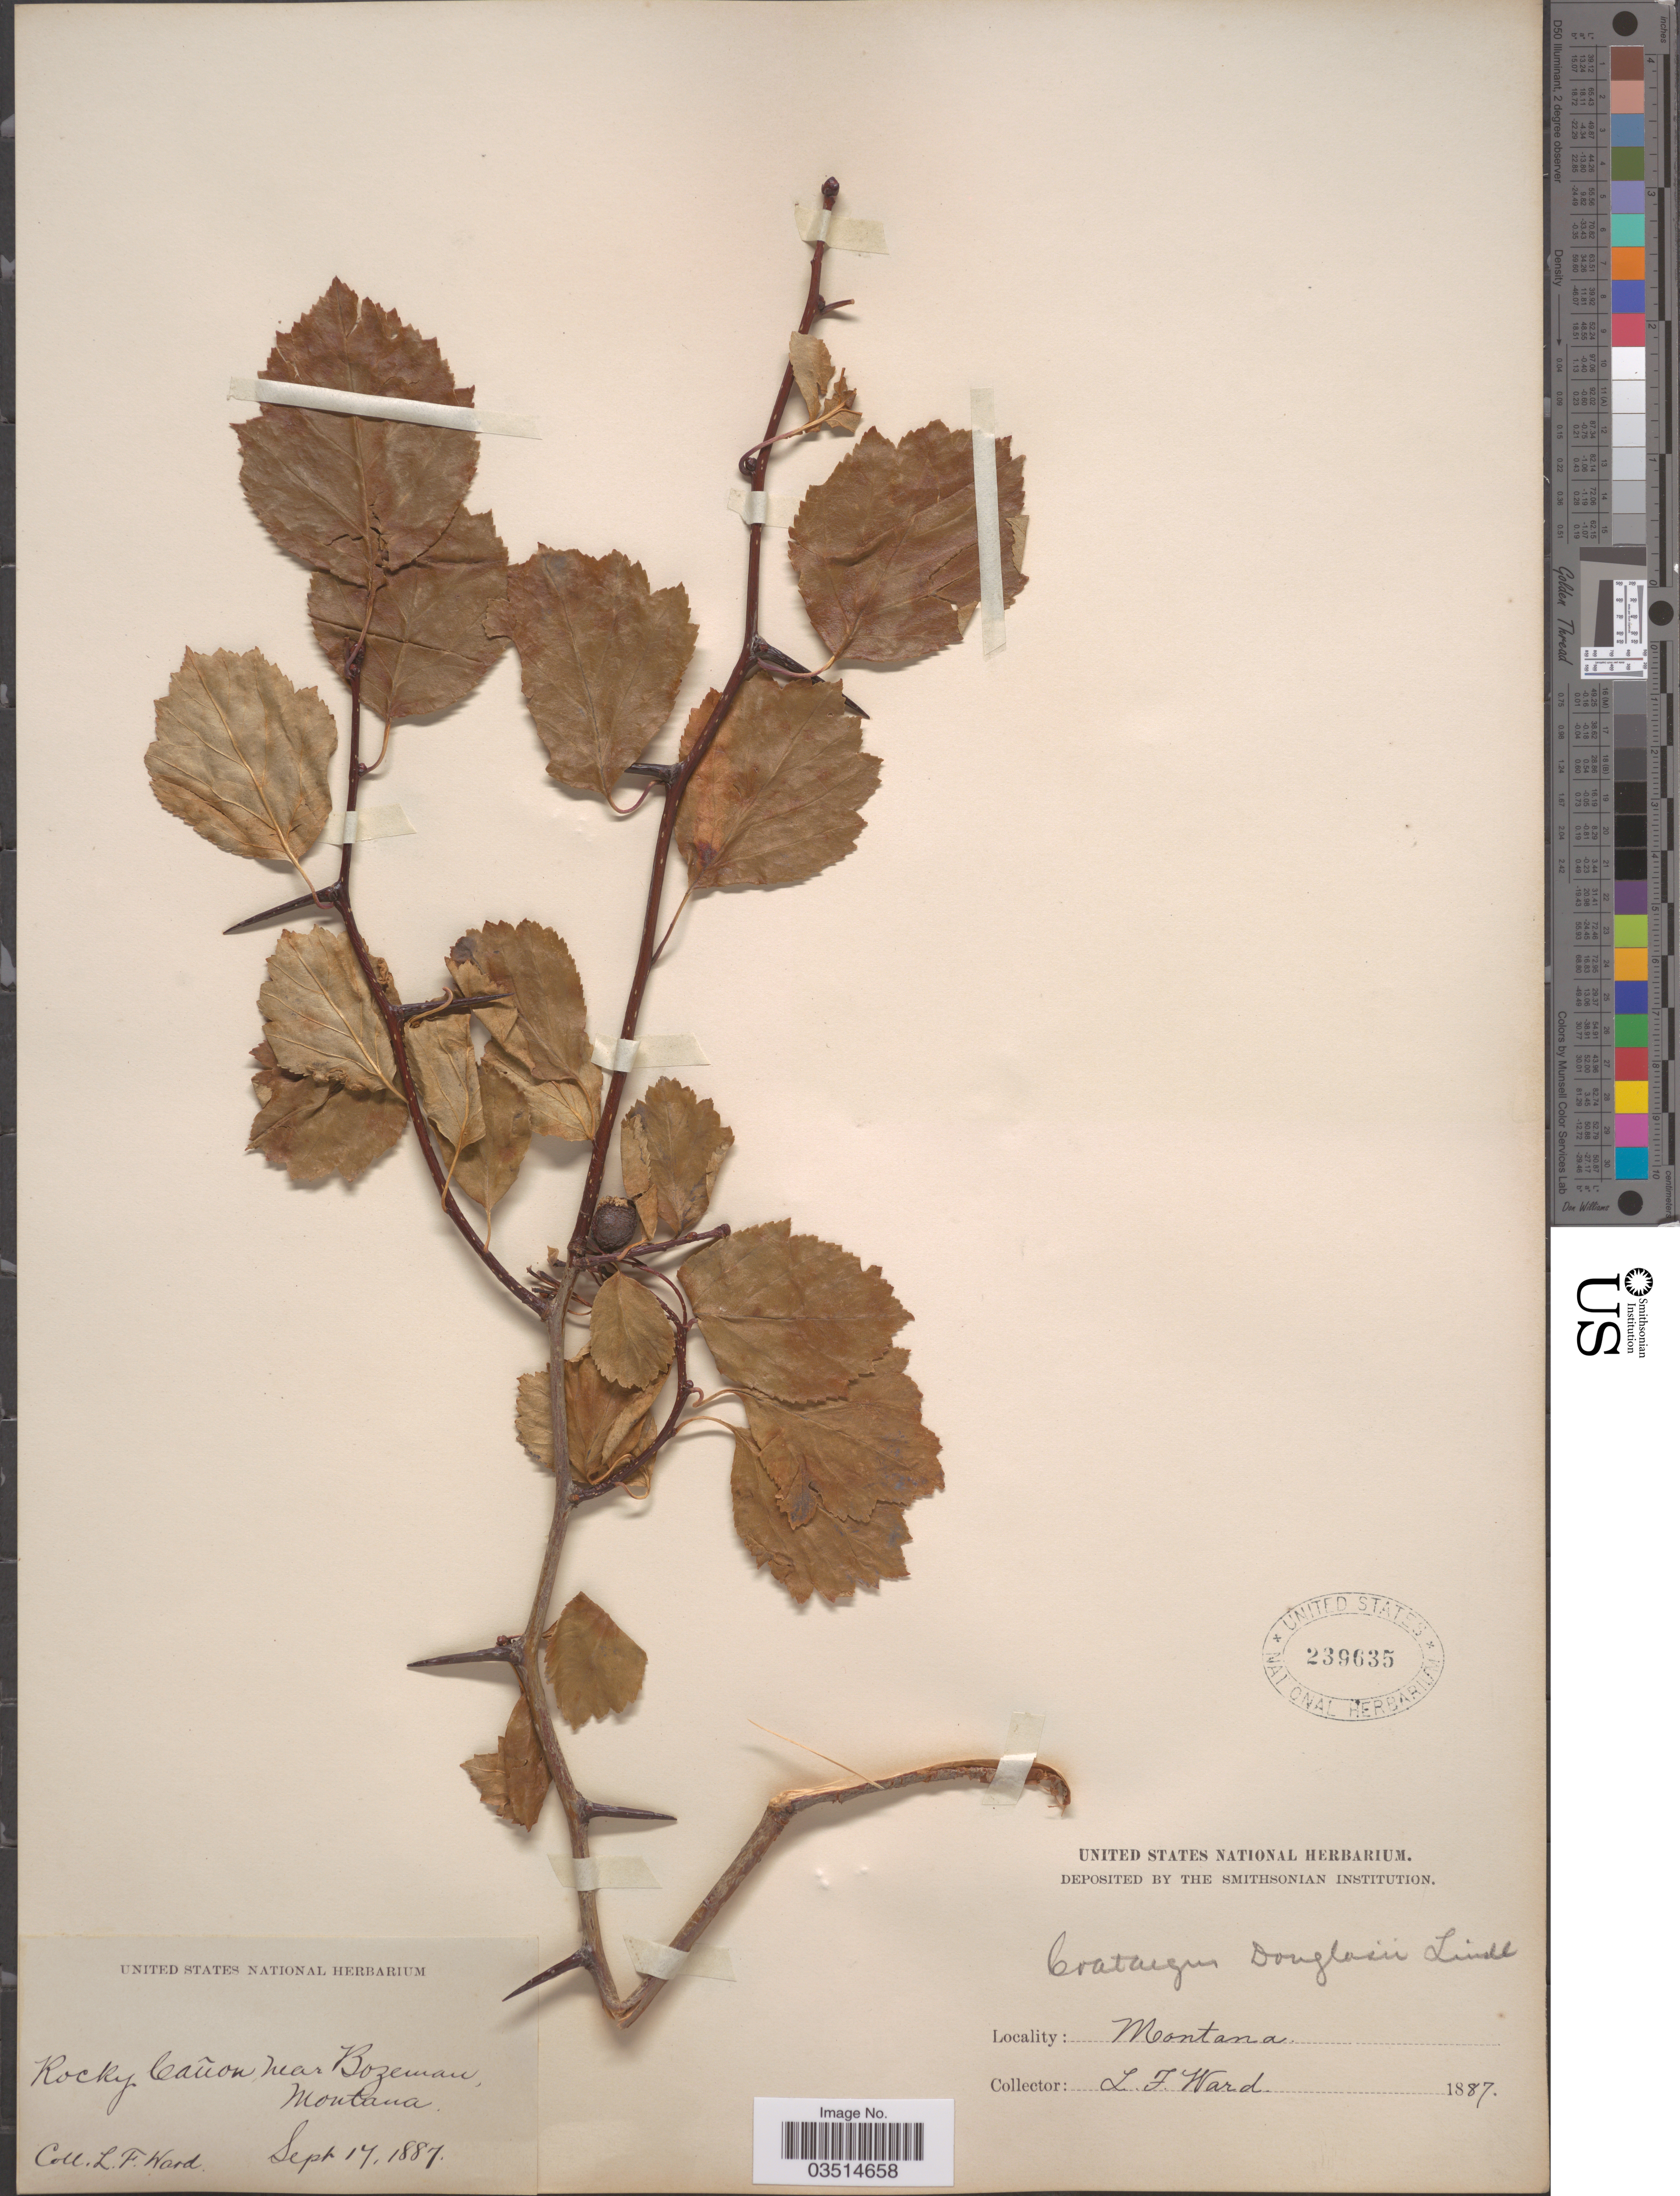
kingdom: Plantae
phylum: Tracheophyta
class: Magnoliopsida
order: Rosales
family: Rosaceae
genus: Crataegus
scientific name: Crataegus douglasii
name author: Lindl.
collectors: L. Ward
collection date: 1887-09-17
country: United States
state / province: Montana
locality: Rocky Cañon near Bozeman.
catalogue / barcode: US 239635